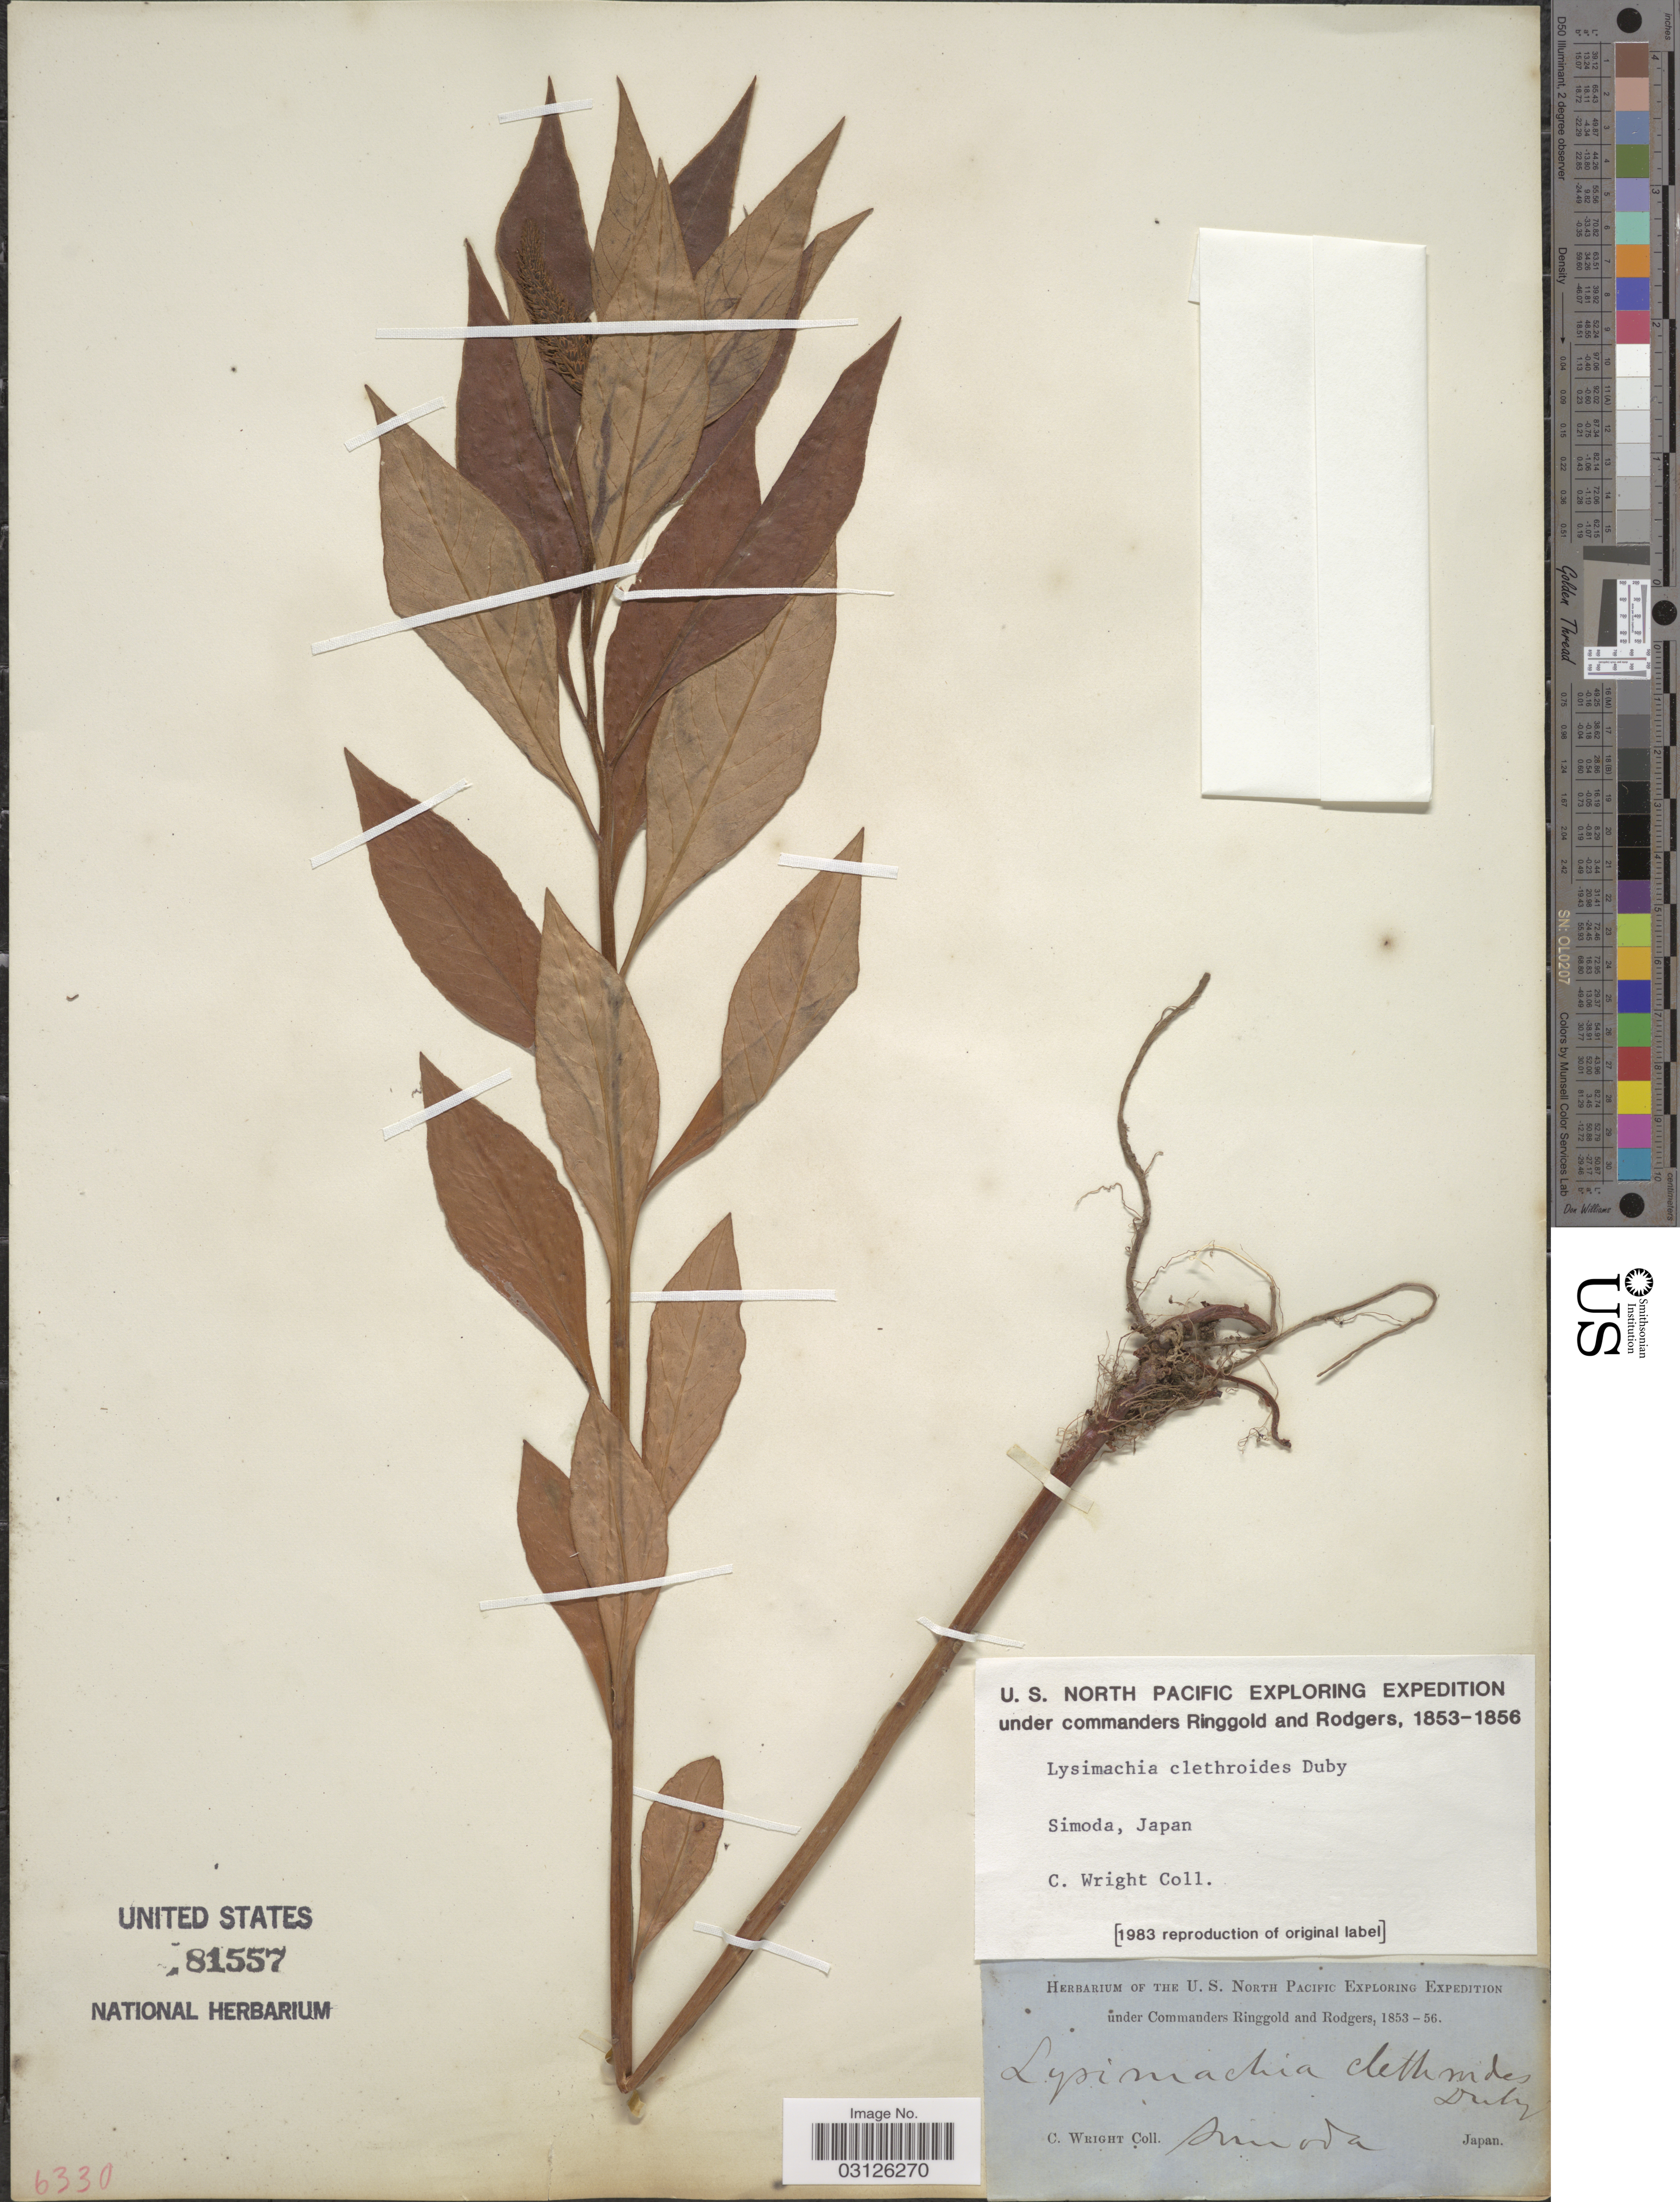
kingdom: Plantae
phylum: Tracheophyta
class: Magnoliopsida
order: Ericales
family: Primulaceae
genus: Lysimachia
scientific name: Lysimachia clethroides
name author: Duby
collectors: C. Wright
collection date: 1853/1856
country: Japan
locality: Simoda.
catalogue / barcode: US 81557